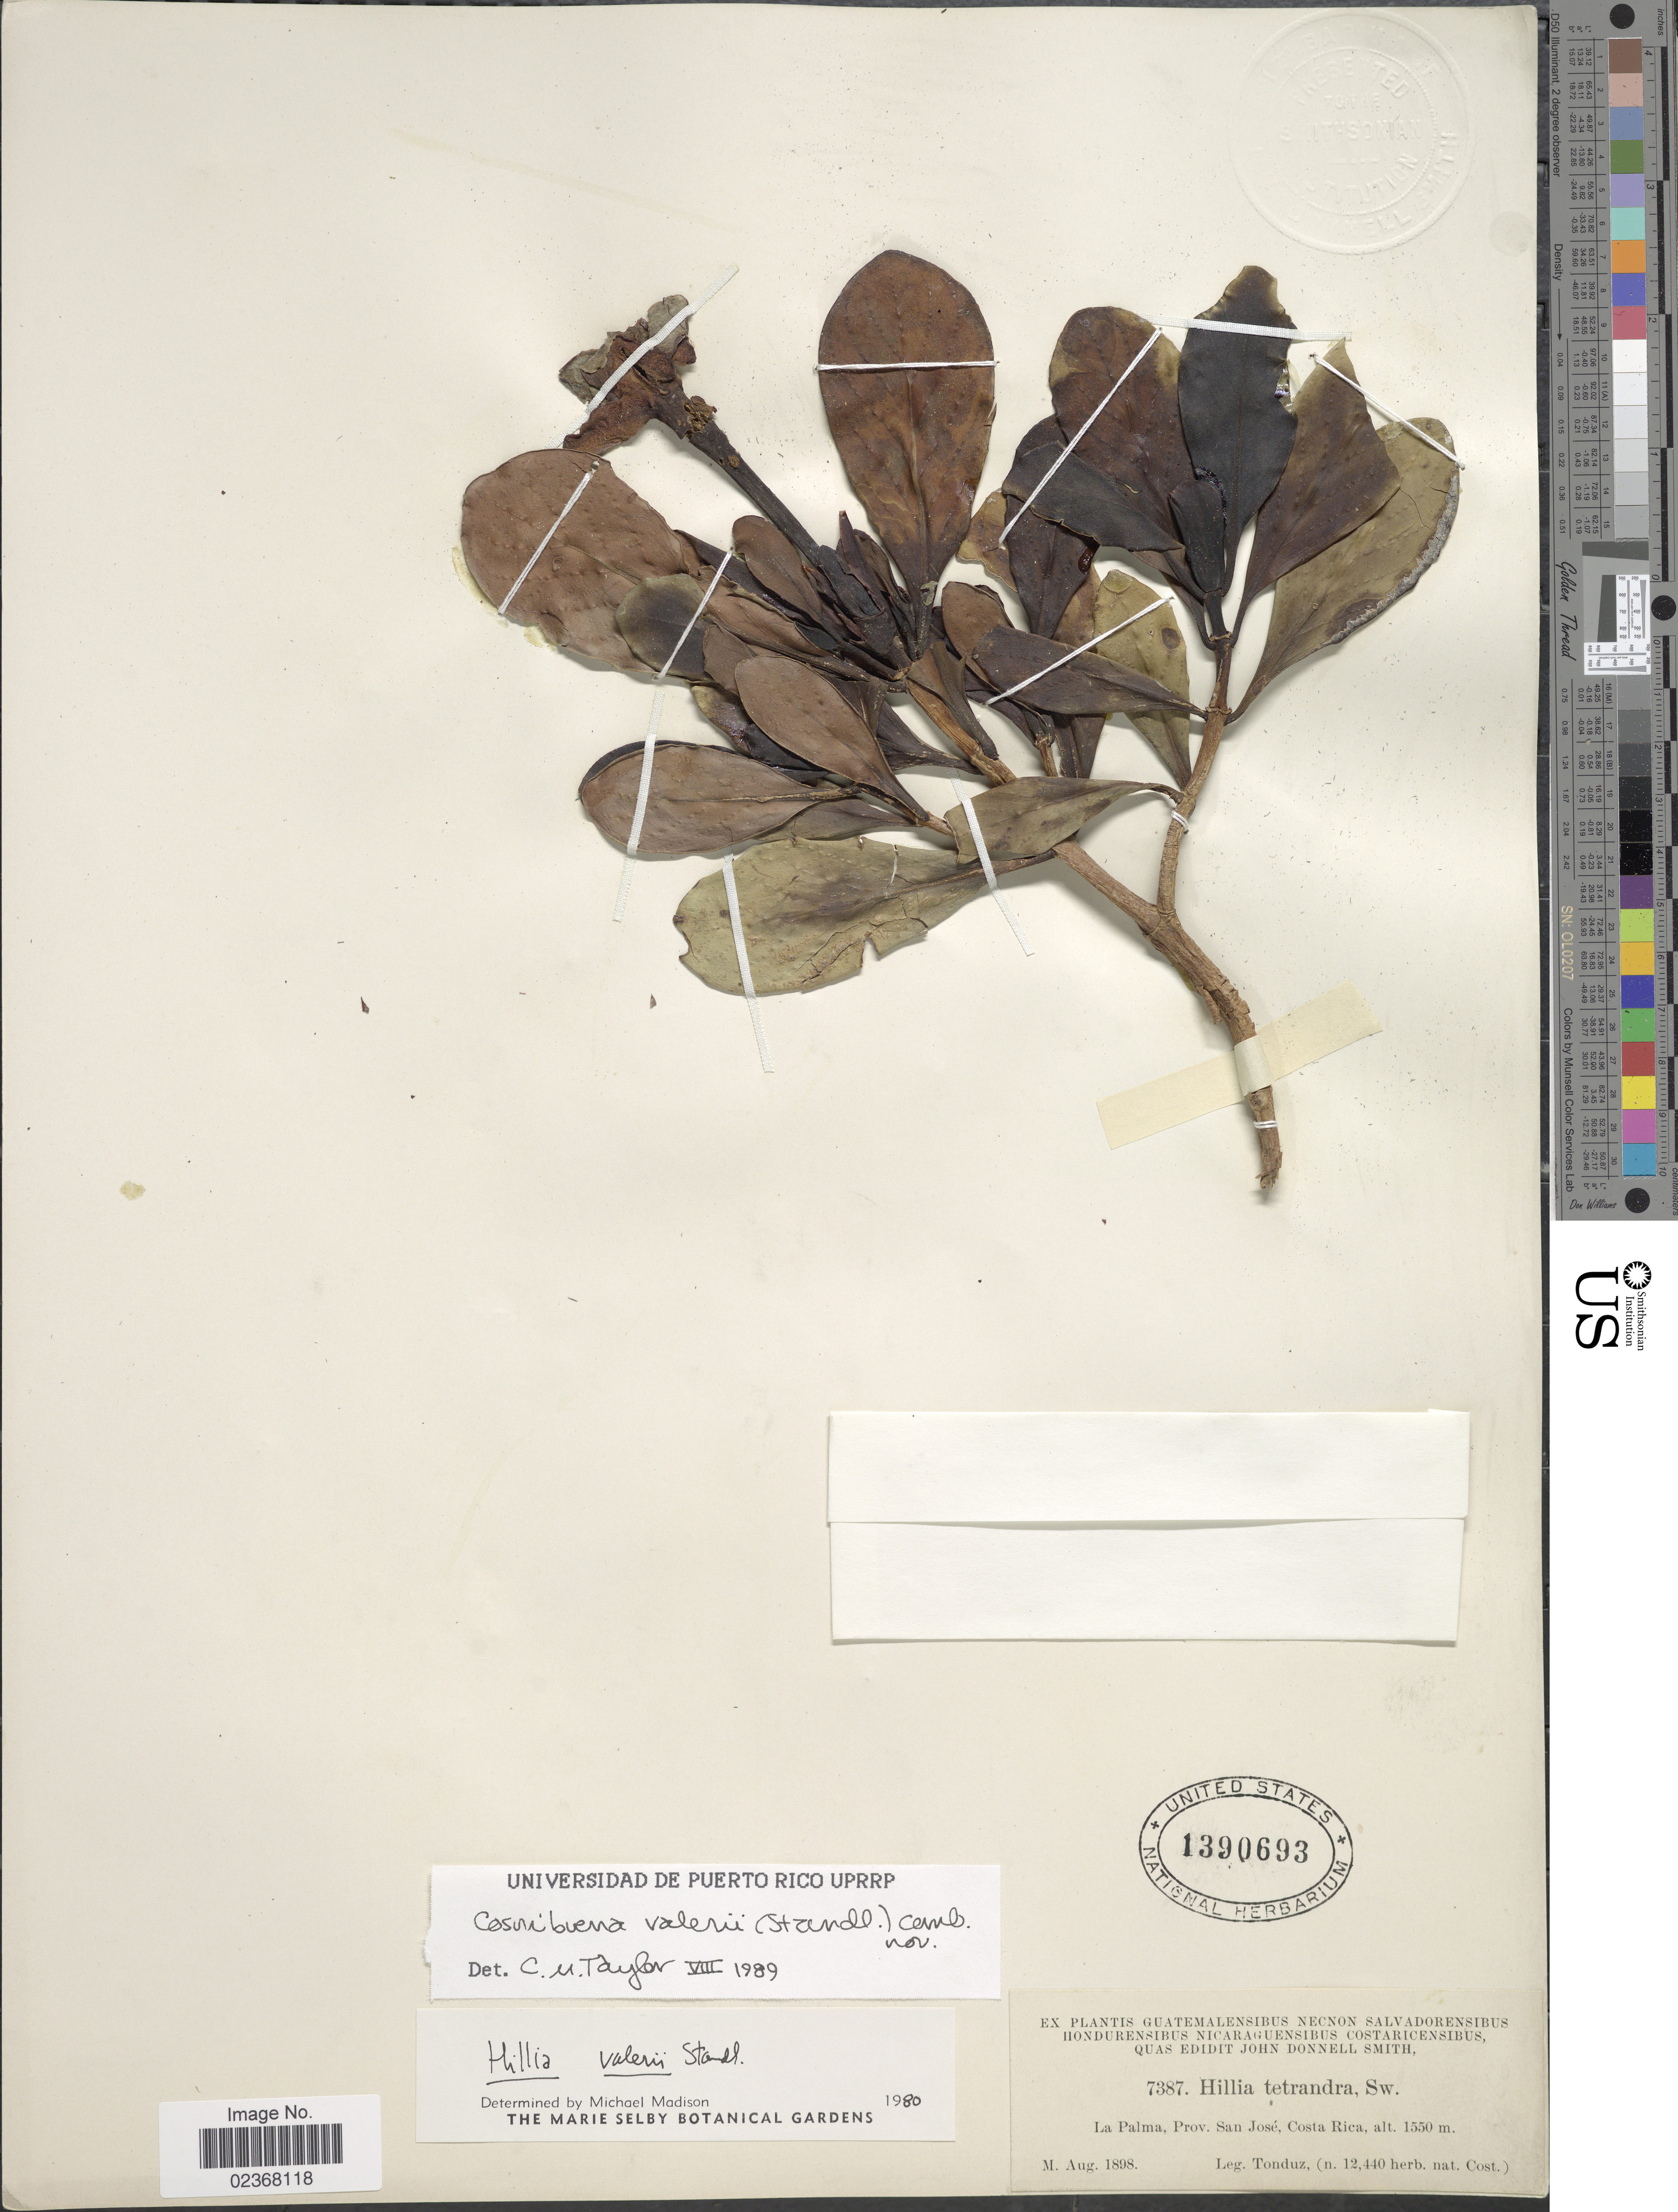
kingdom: Plantae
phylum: Tracheophyta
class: Magnoliopsida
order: Gentianales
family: Rubiaceae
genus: Cosmibuena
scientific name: Cosmibuena valerioi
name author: (Standl.) C.M. Taylor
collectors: A. Tonduz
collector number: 7387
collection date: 1898-08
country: Costa Rica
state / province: San José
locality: La Palma. Prov. San Jose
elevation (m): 1550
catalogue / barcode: US 1390693